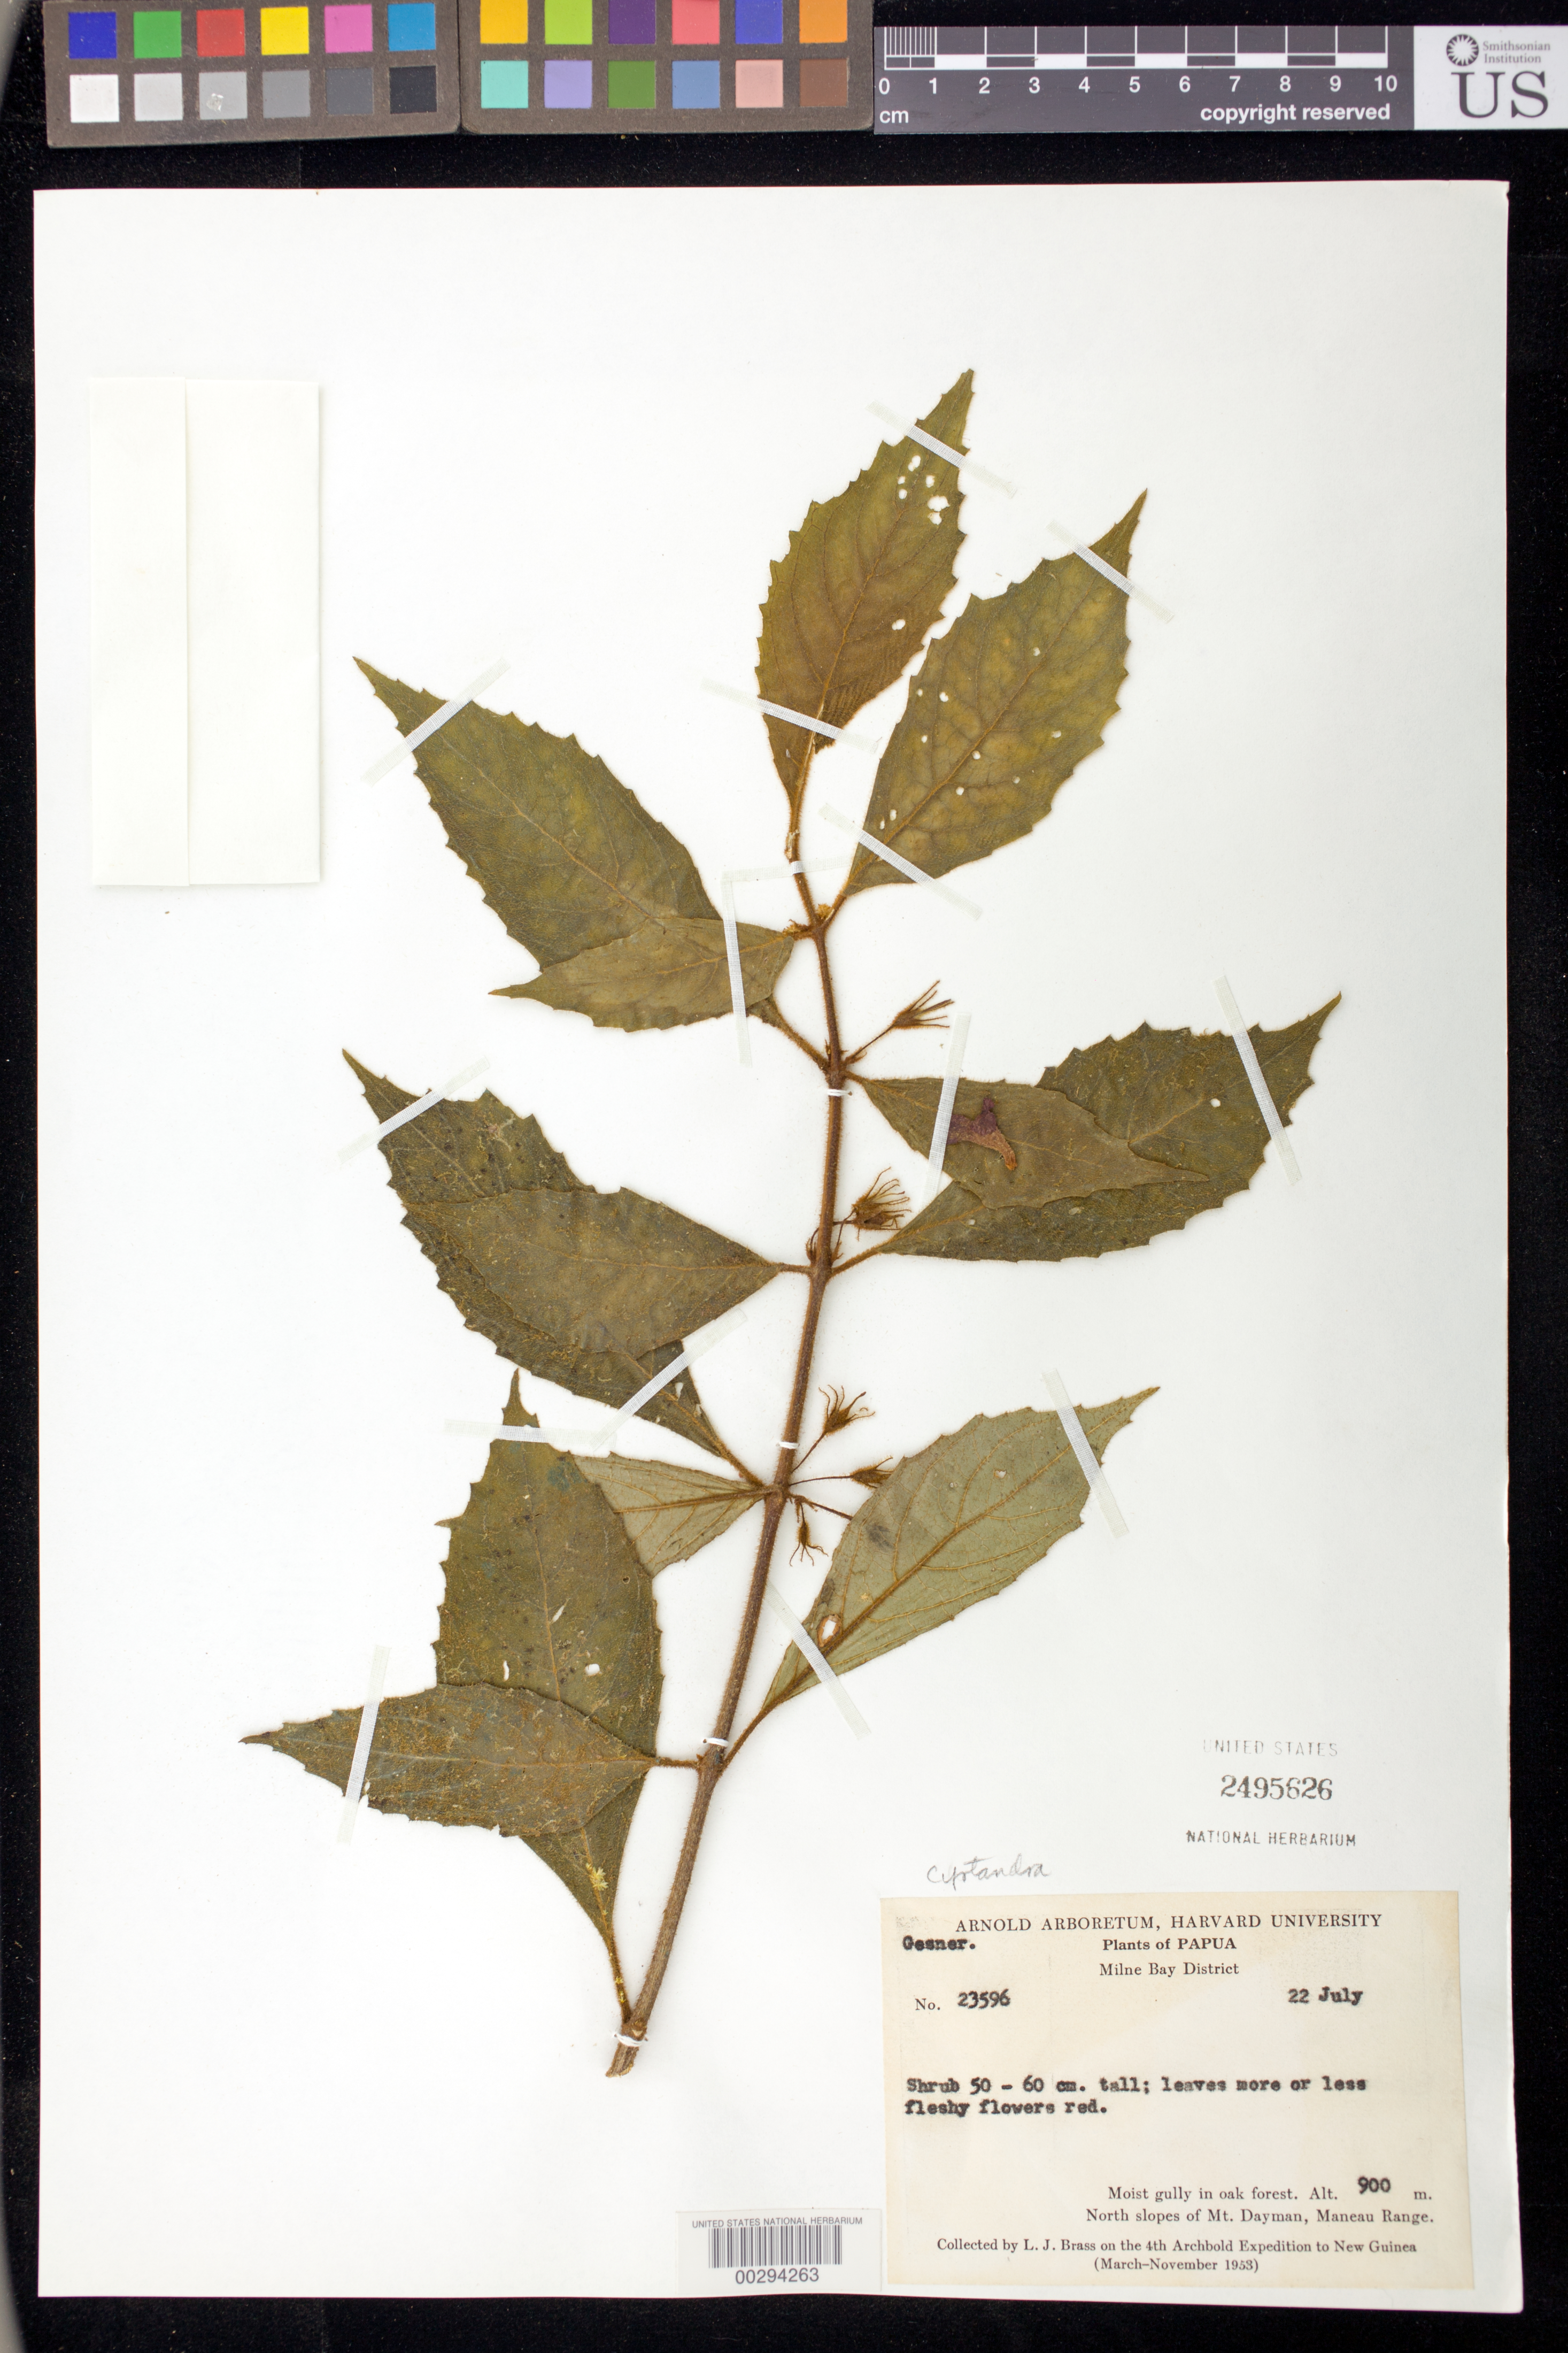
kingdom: Plantae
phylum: Tracheophyta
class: Magnoliopsida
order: Lamiales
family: Gesneriaceae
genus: Cyrtandra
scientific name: Cyrtandra sp.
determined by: Burtt, B. L.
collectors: L. J. Brass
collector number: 23596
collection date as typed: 22 Jul 1953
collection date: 1953-07-22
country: Papua New Guinea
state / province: Milne Bay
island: New Guinea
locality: Milne bay dist, north slopes of mt dayman, maneau range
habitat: Moist gully in oak forest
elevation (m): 900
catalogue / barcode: US 2495626